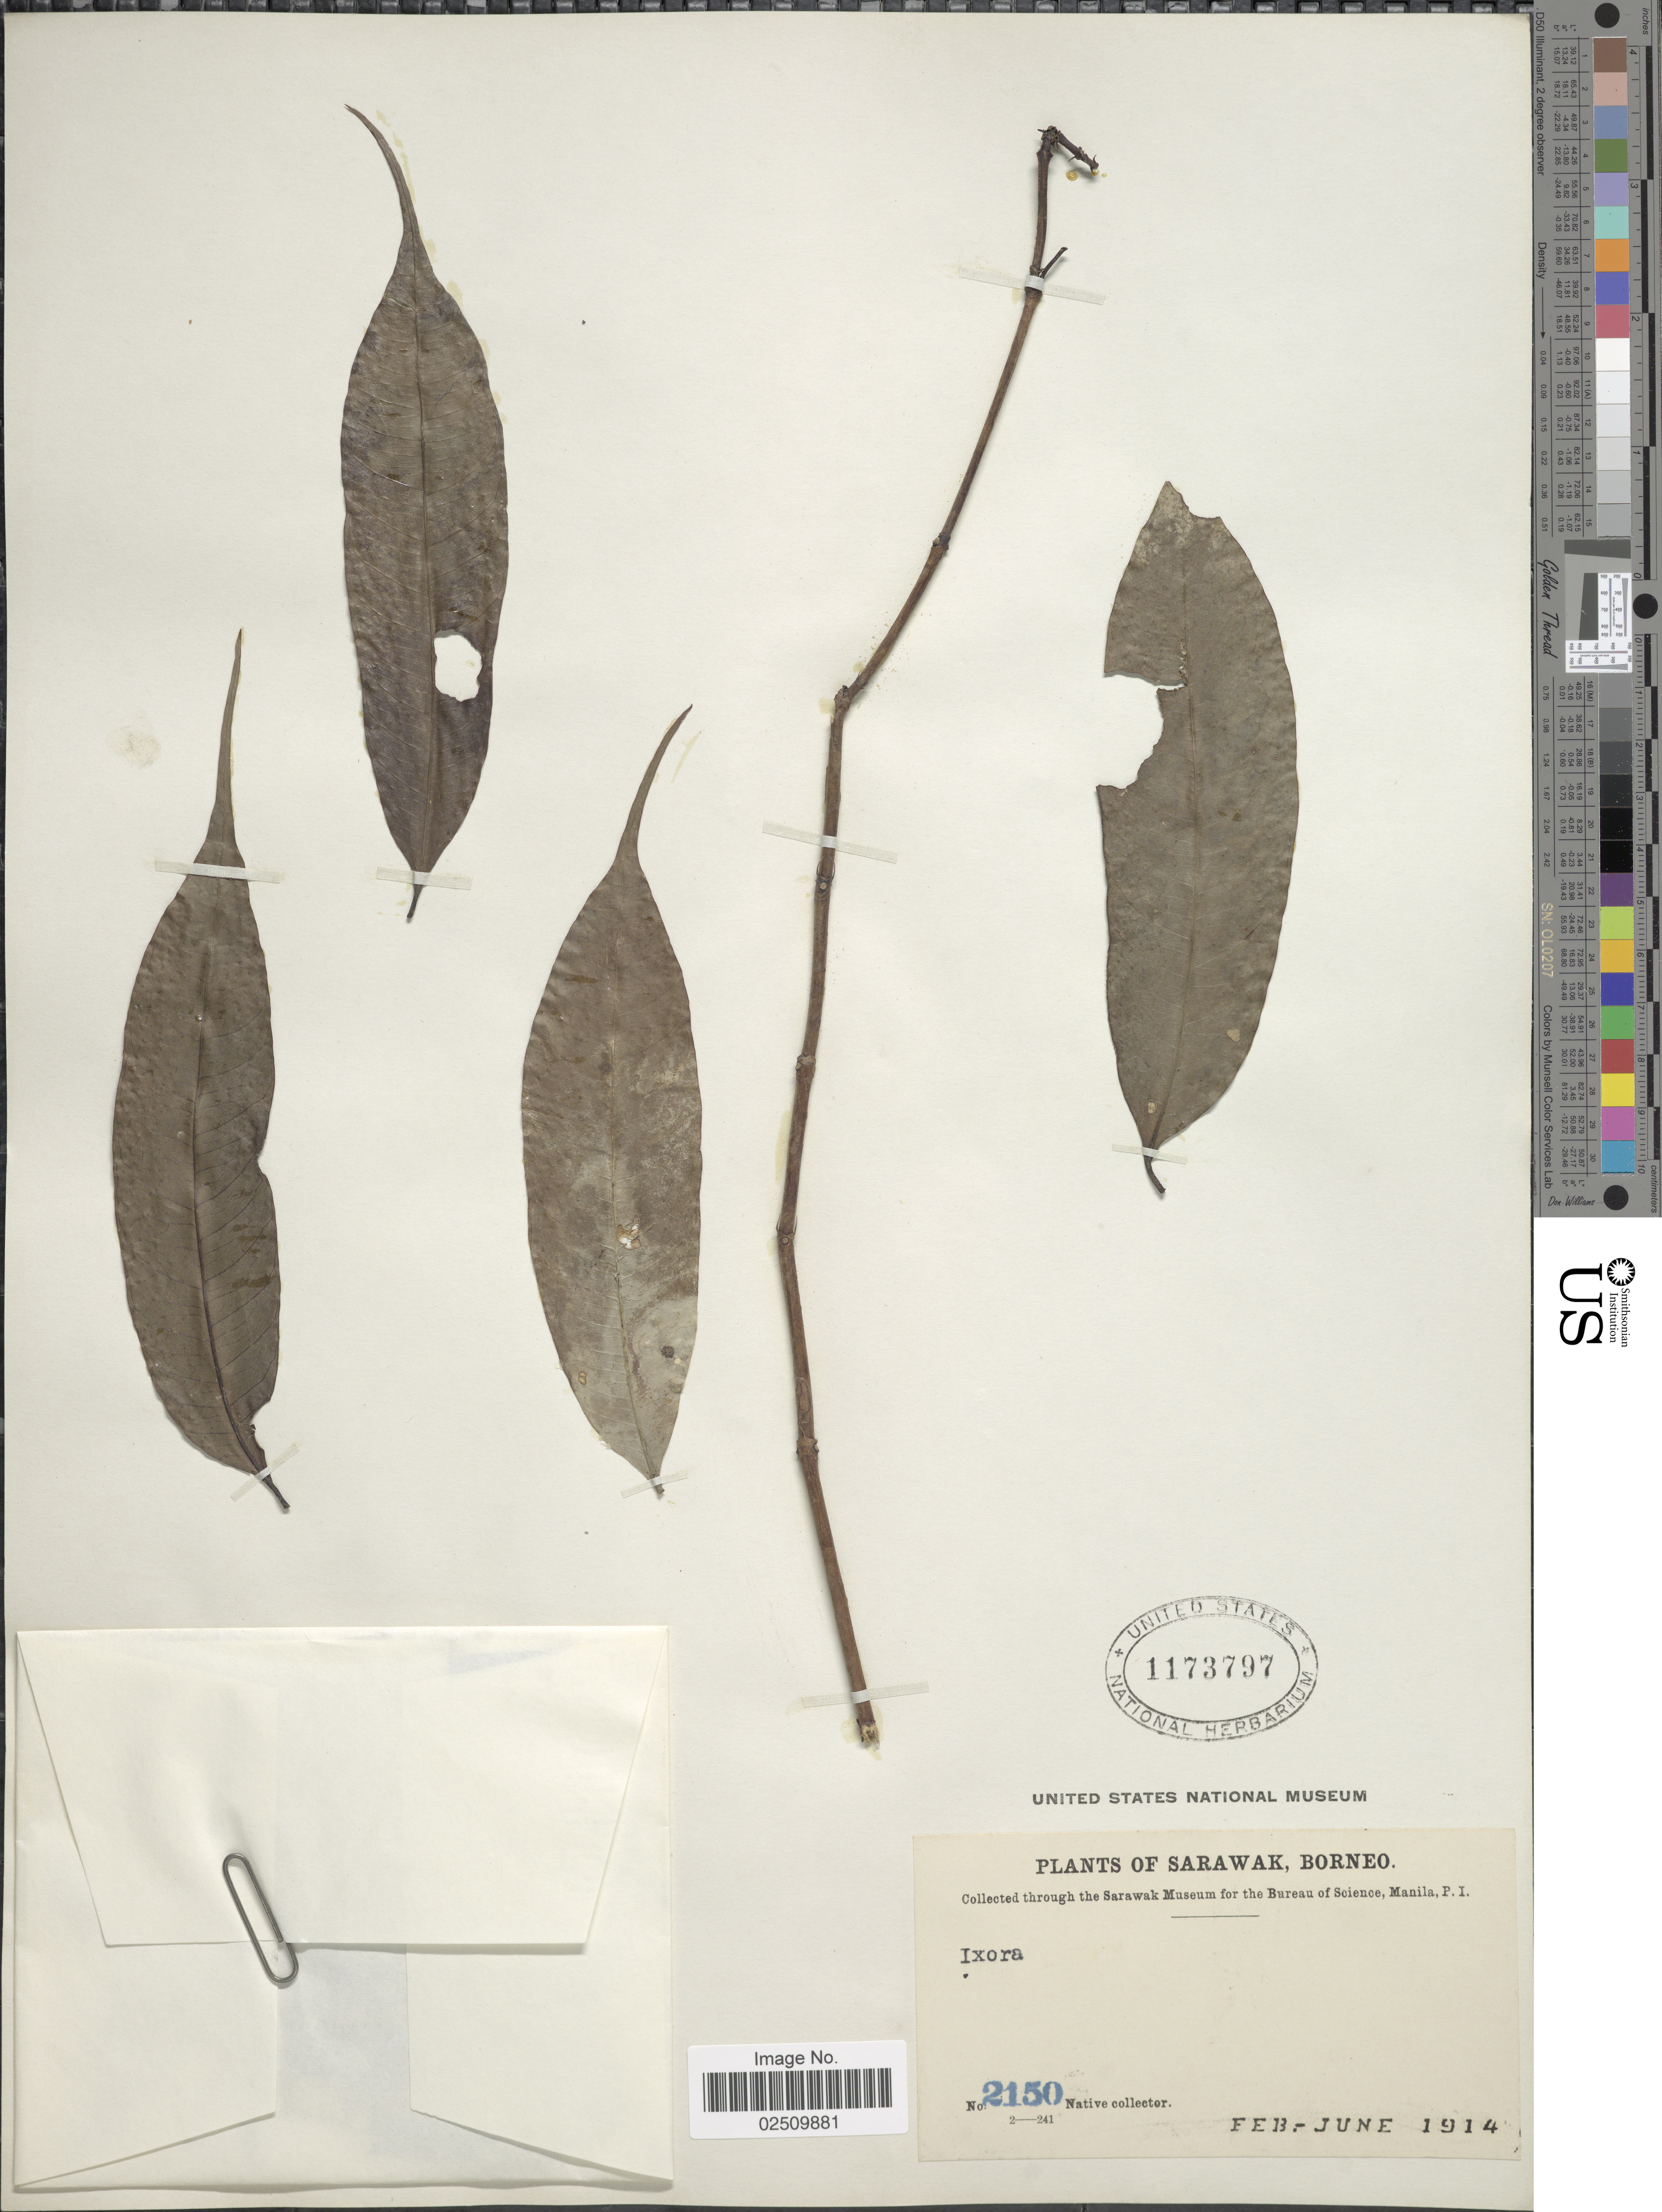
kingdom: Plantae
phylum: Tracheophyta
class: Magnoliopsida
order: Gentianales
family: Rubiaceae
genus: Ixora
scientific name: Ixora sp.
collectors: Native collector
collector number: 2150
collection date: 1914-02/1914-06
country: Malaysia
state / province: Sarawak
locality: Borneo.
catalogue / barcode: US 1173797